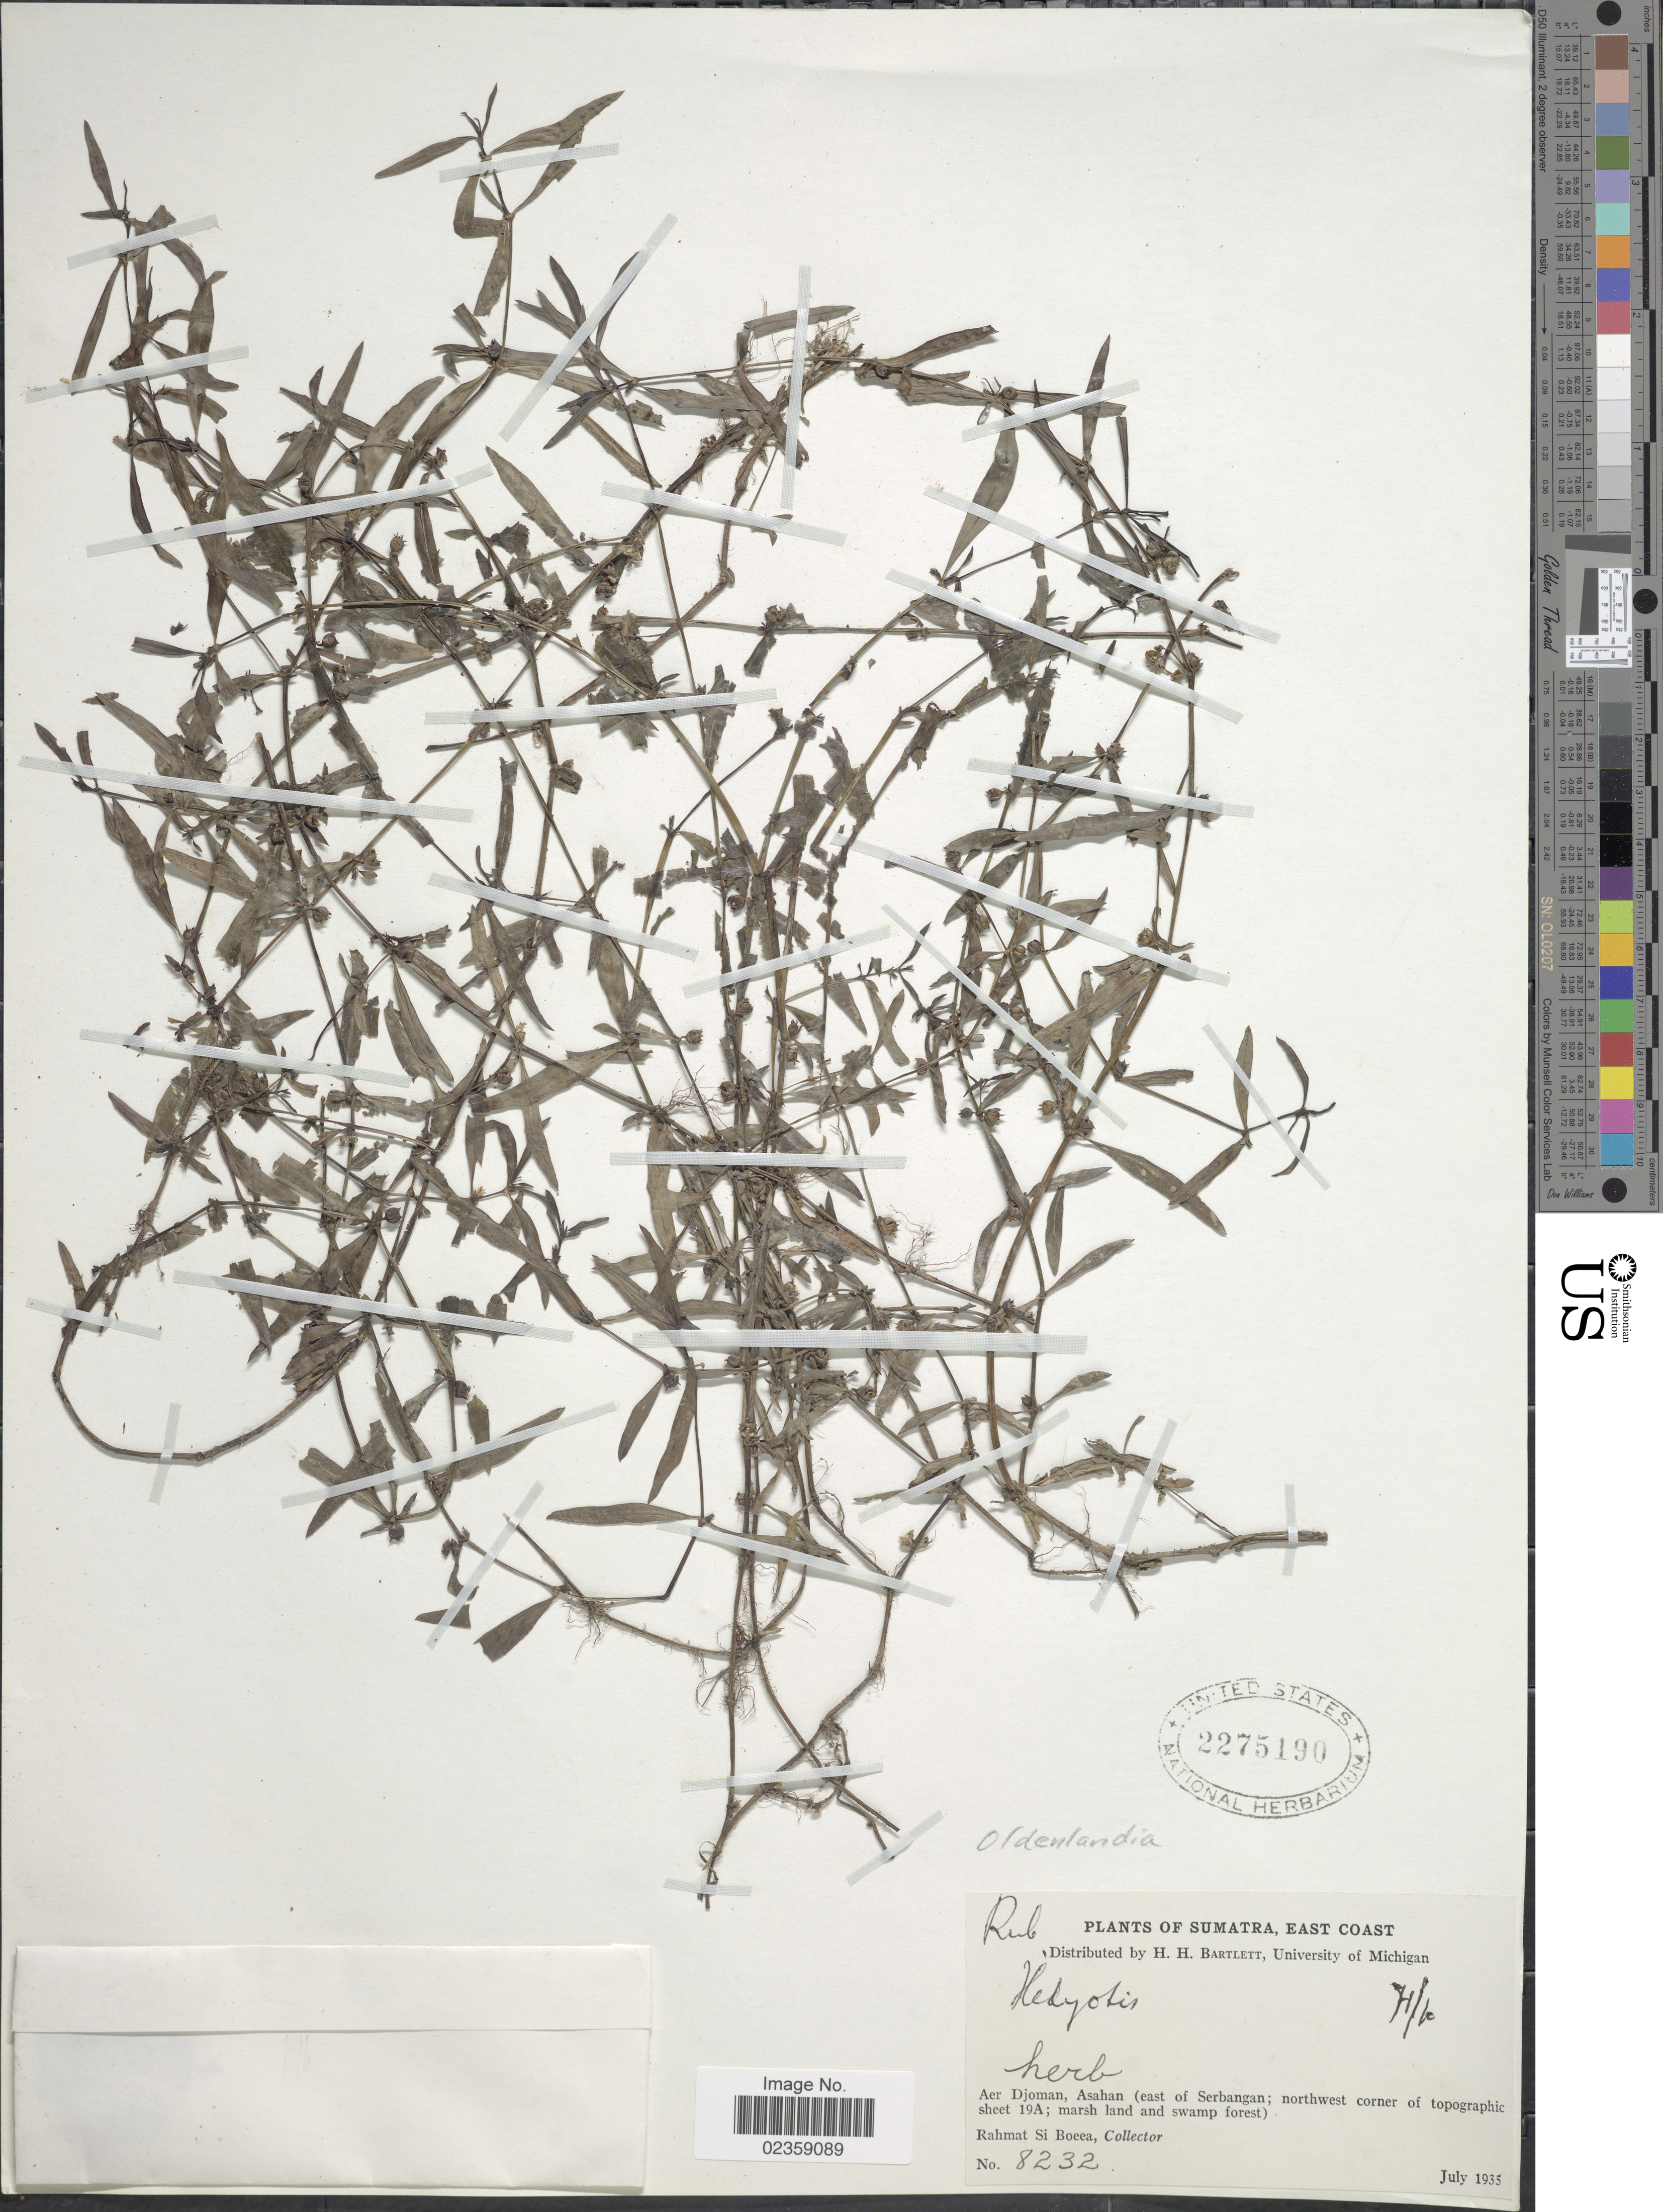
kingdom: Plantae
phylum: Tracheophyta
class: Magnoliopsida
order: Gentianales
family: Rubiaceae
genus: Oldenlandia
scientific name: Oldenlandia sp.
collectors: Rahmat Si Boeea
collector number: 8232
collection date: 1935-07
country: Indonesia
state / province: Sumatra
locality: Sumatra, East Coast. Aer Djoman, Asahan (east of Serbangan; northwest corner of topographic sheet 19A; marsh land and swamp forest)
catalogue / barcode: US 2275190